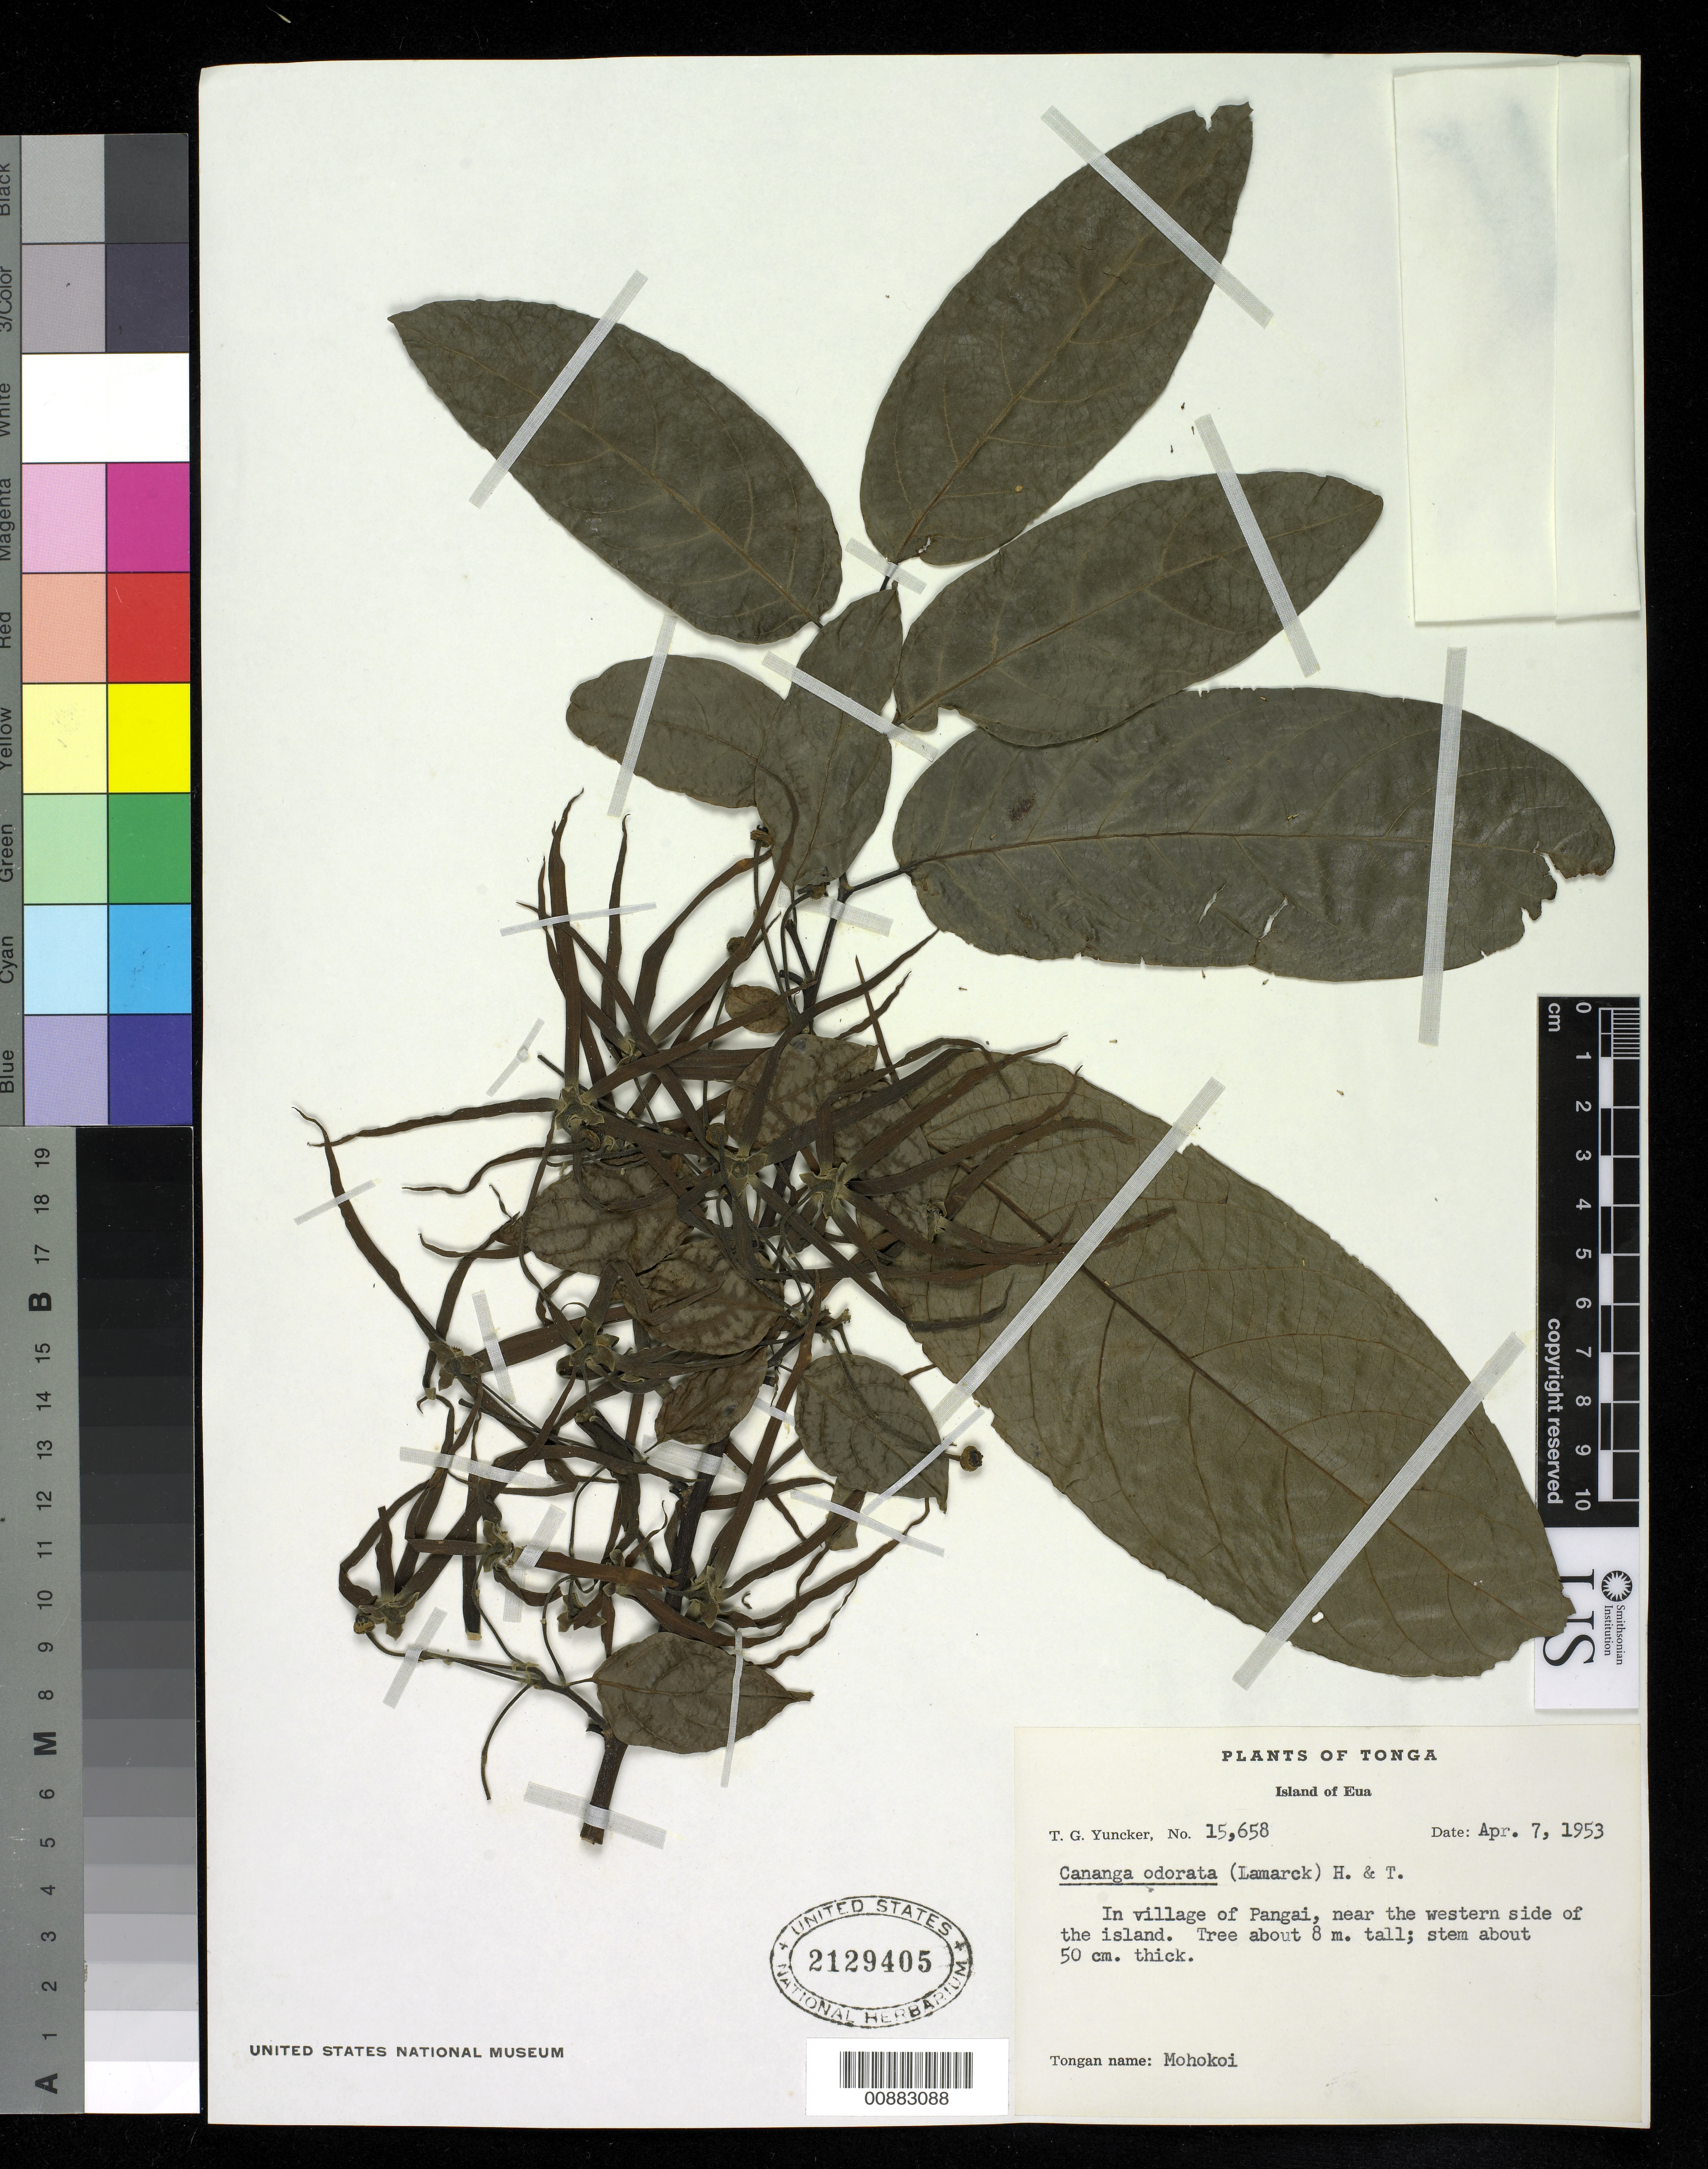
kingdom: Plantae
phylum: Tracheophyta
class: Magnoliopsida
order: Magnoliales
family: Annonaceae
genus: Cananga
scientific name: Cananga odorata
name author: (Lam.) Hook. f. & Thomson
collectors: T. G. Yuncker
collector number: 15658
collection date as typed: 07 Apr 1953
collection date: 1953-04-07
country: Tonga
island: Eua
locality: in village of Pangai, near the western side of the island.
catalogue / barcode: US 2129405